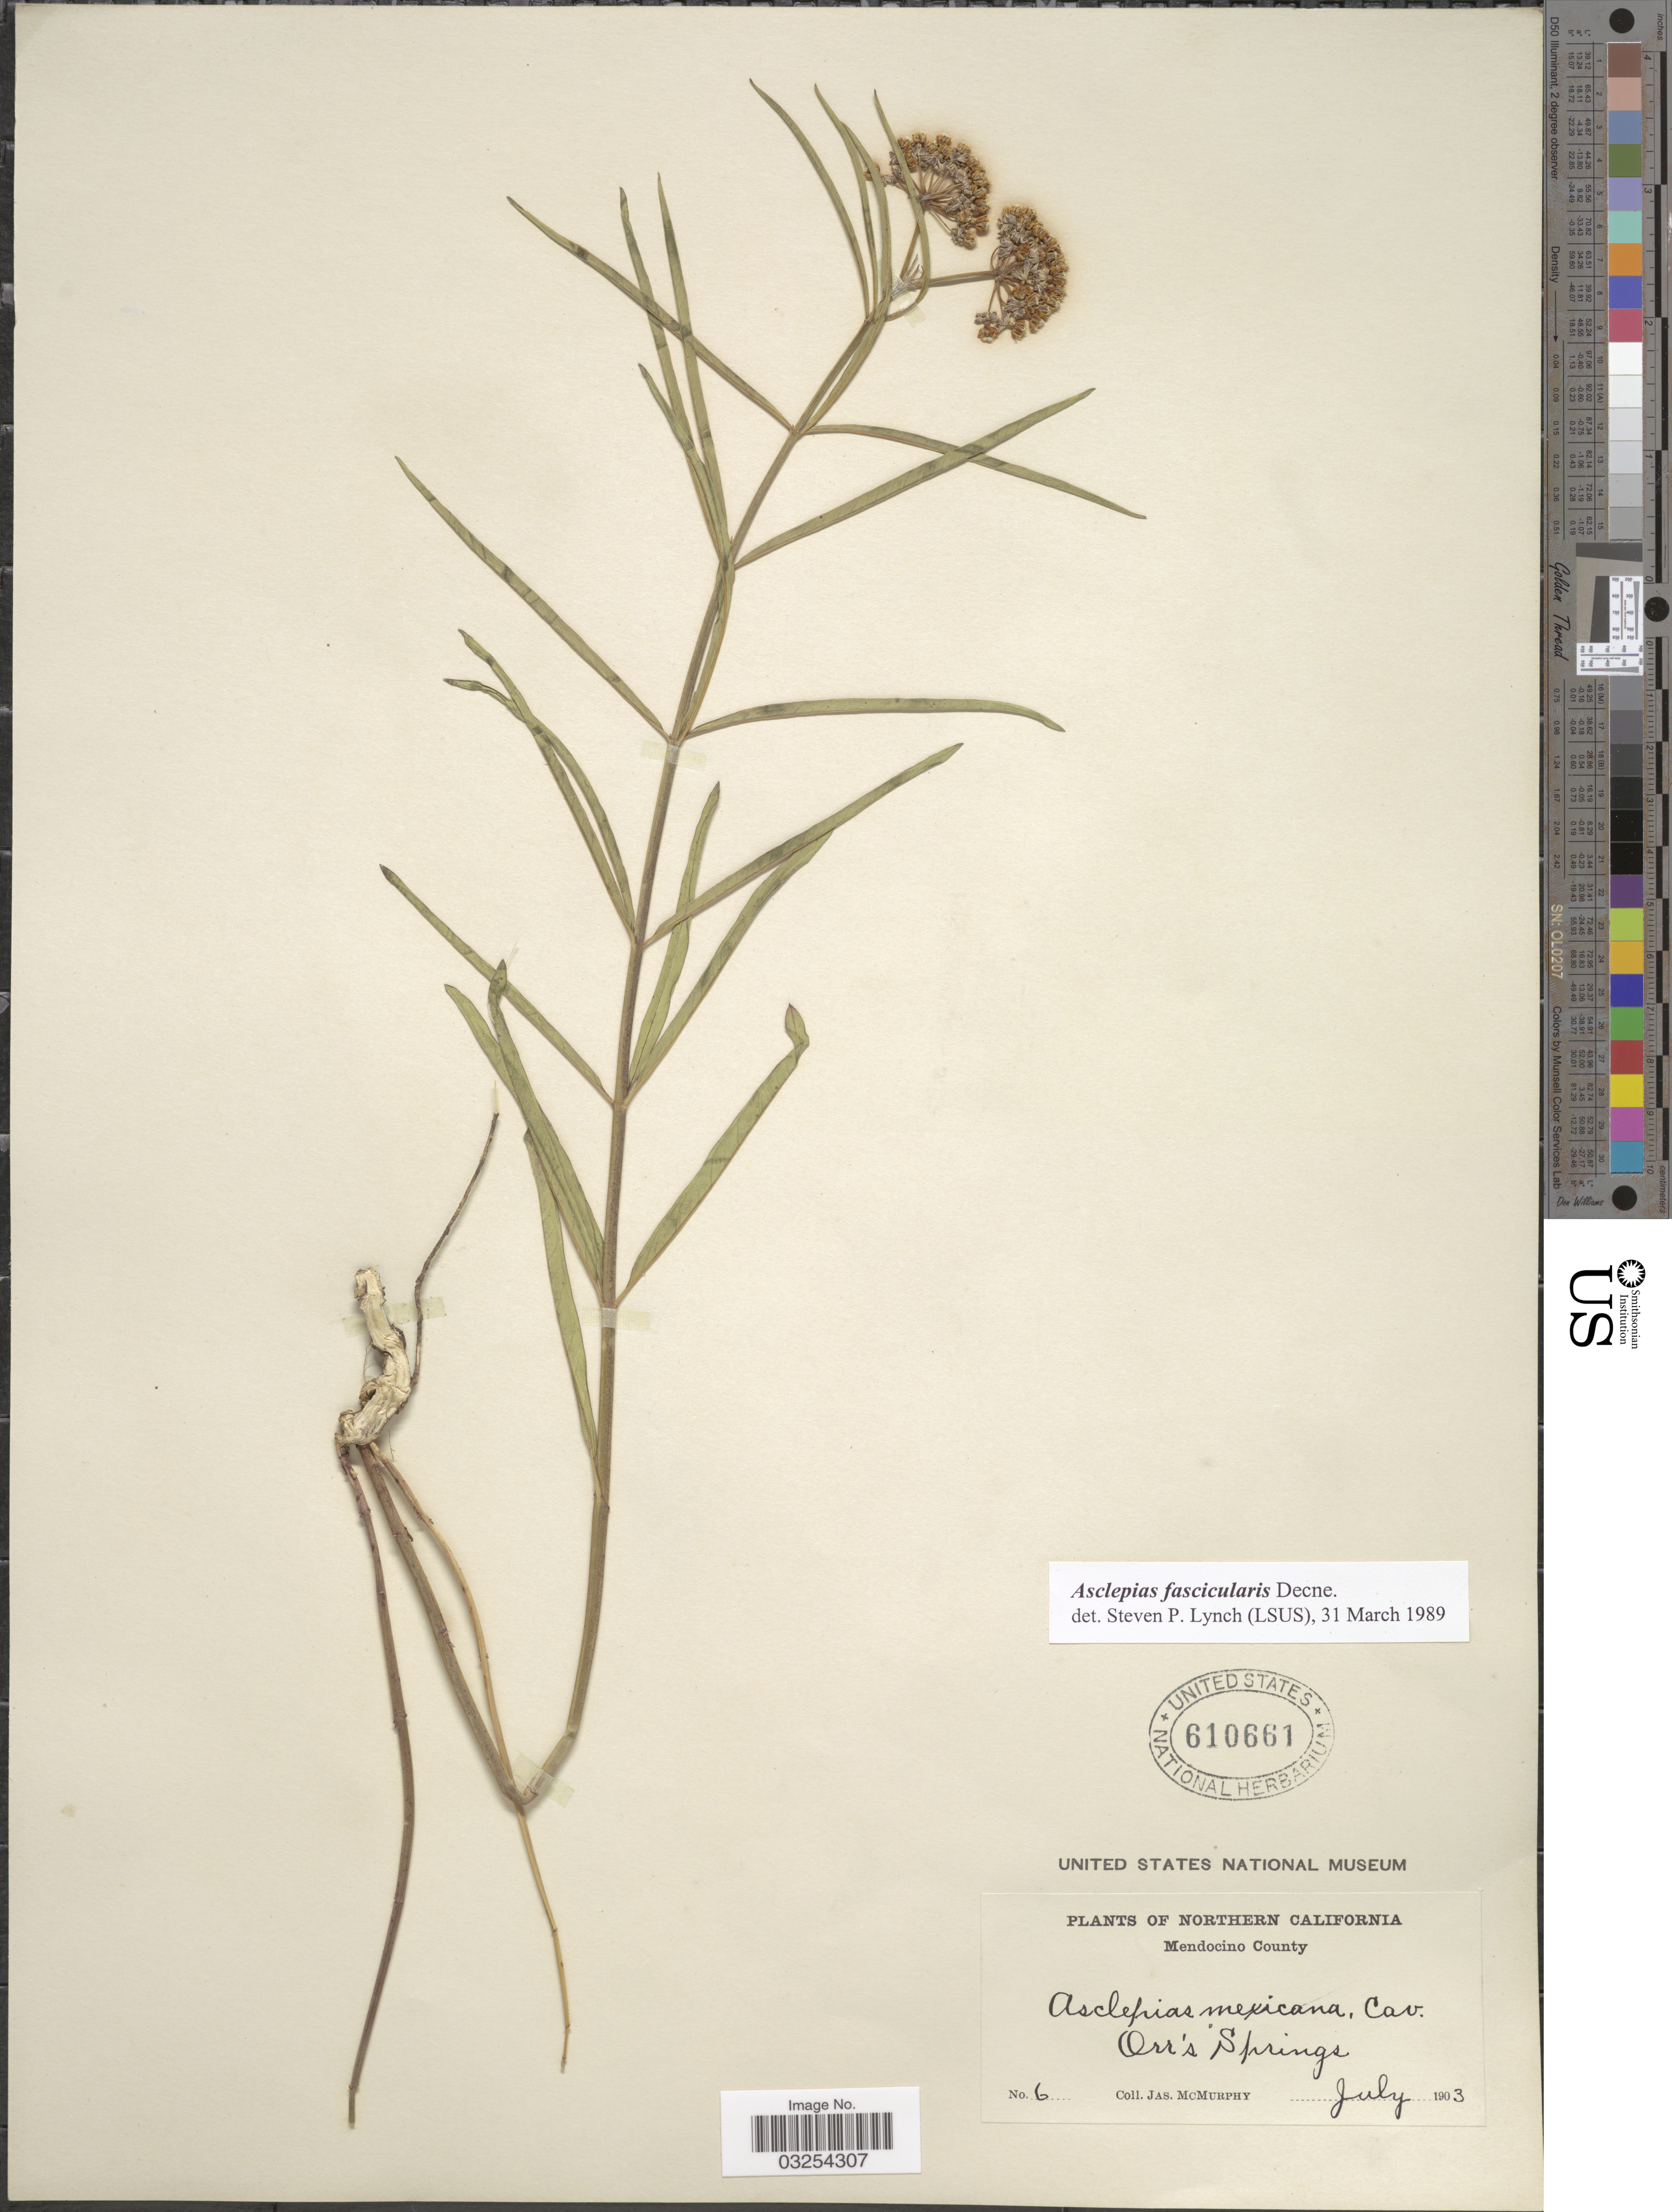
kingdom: Plantae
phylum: Tracheophyta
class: Magnoliopsida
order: Gentianales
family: Apocynaceae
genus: Asclepias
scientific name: Asclepias fascicularis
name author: Decne.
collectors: J. McMurphy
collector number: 6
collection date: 1903-07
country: United States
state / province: California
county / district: Mendocino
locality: Northern California. Mendocino County. Orr's Springs.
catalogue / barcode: US 610661